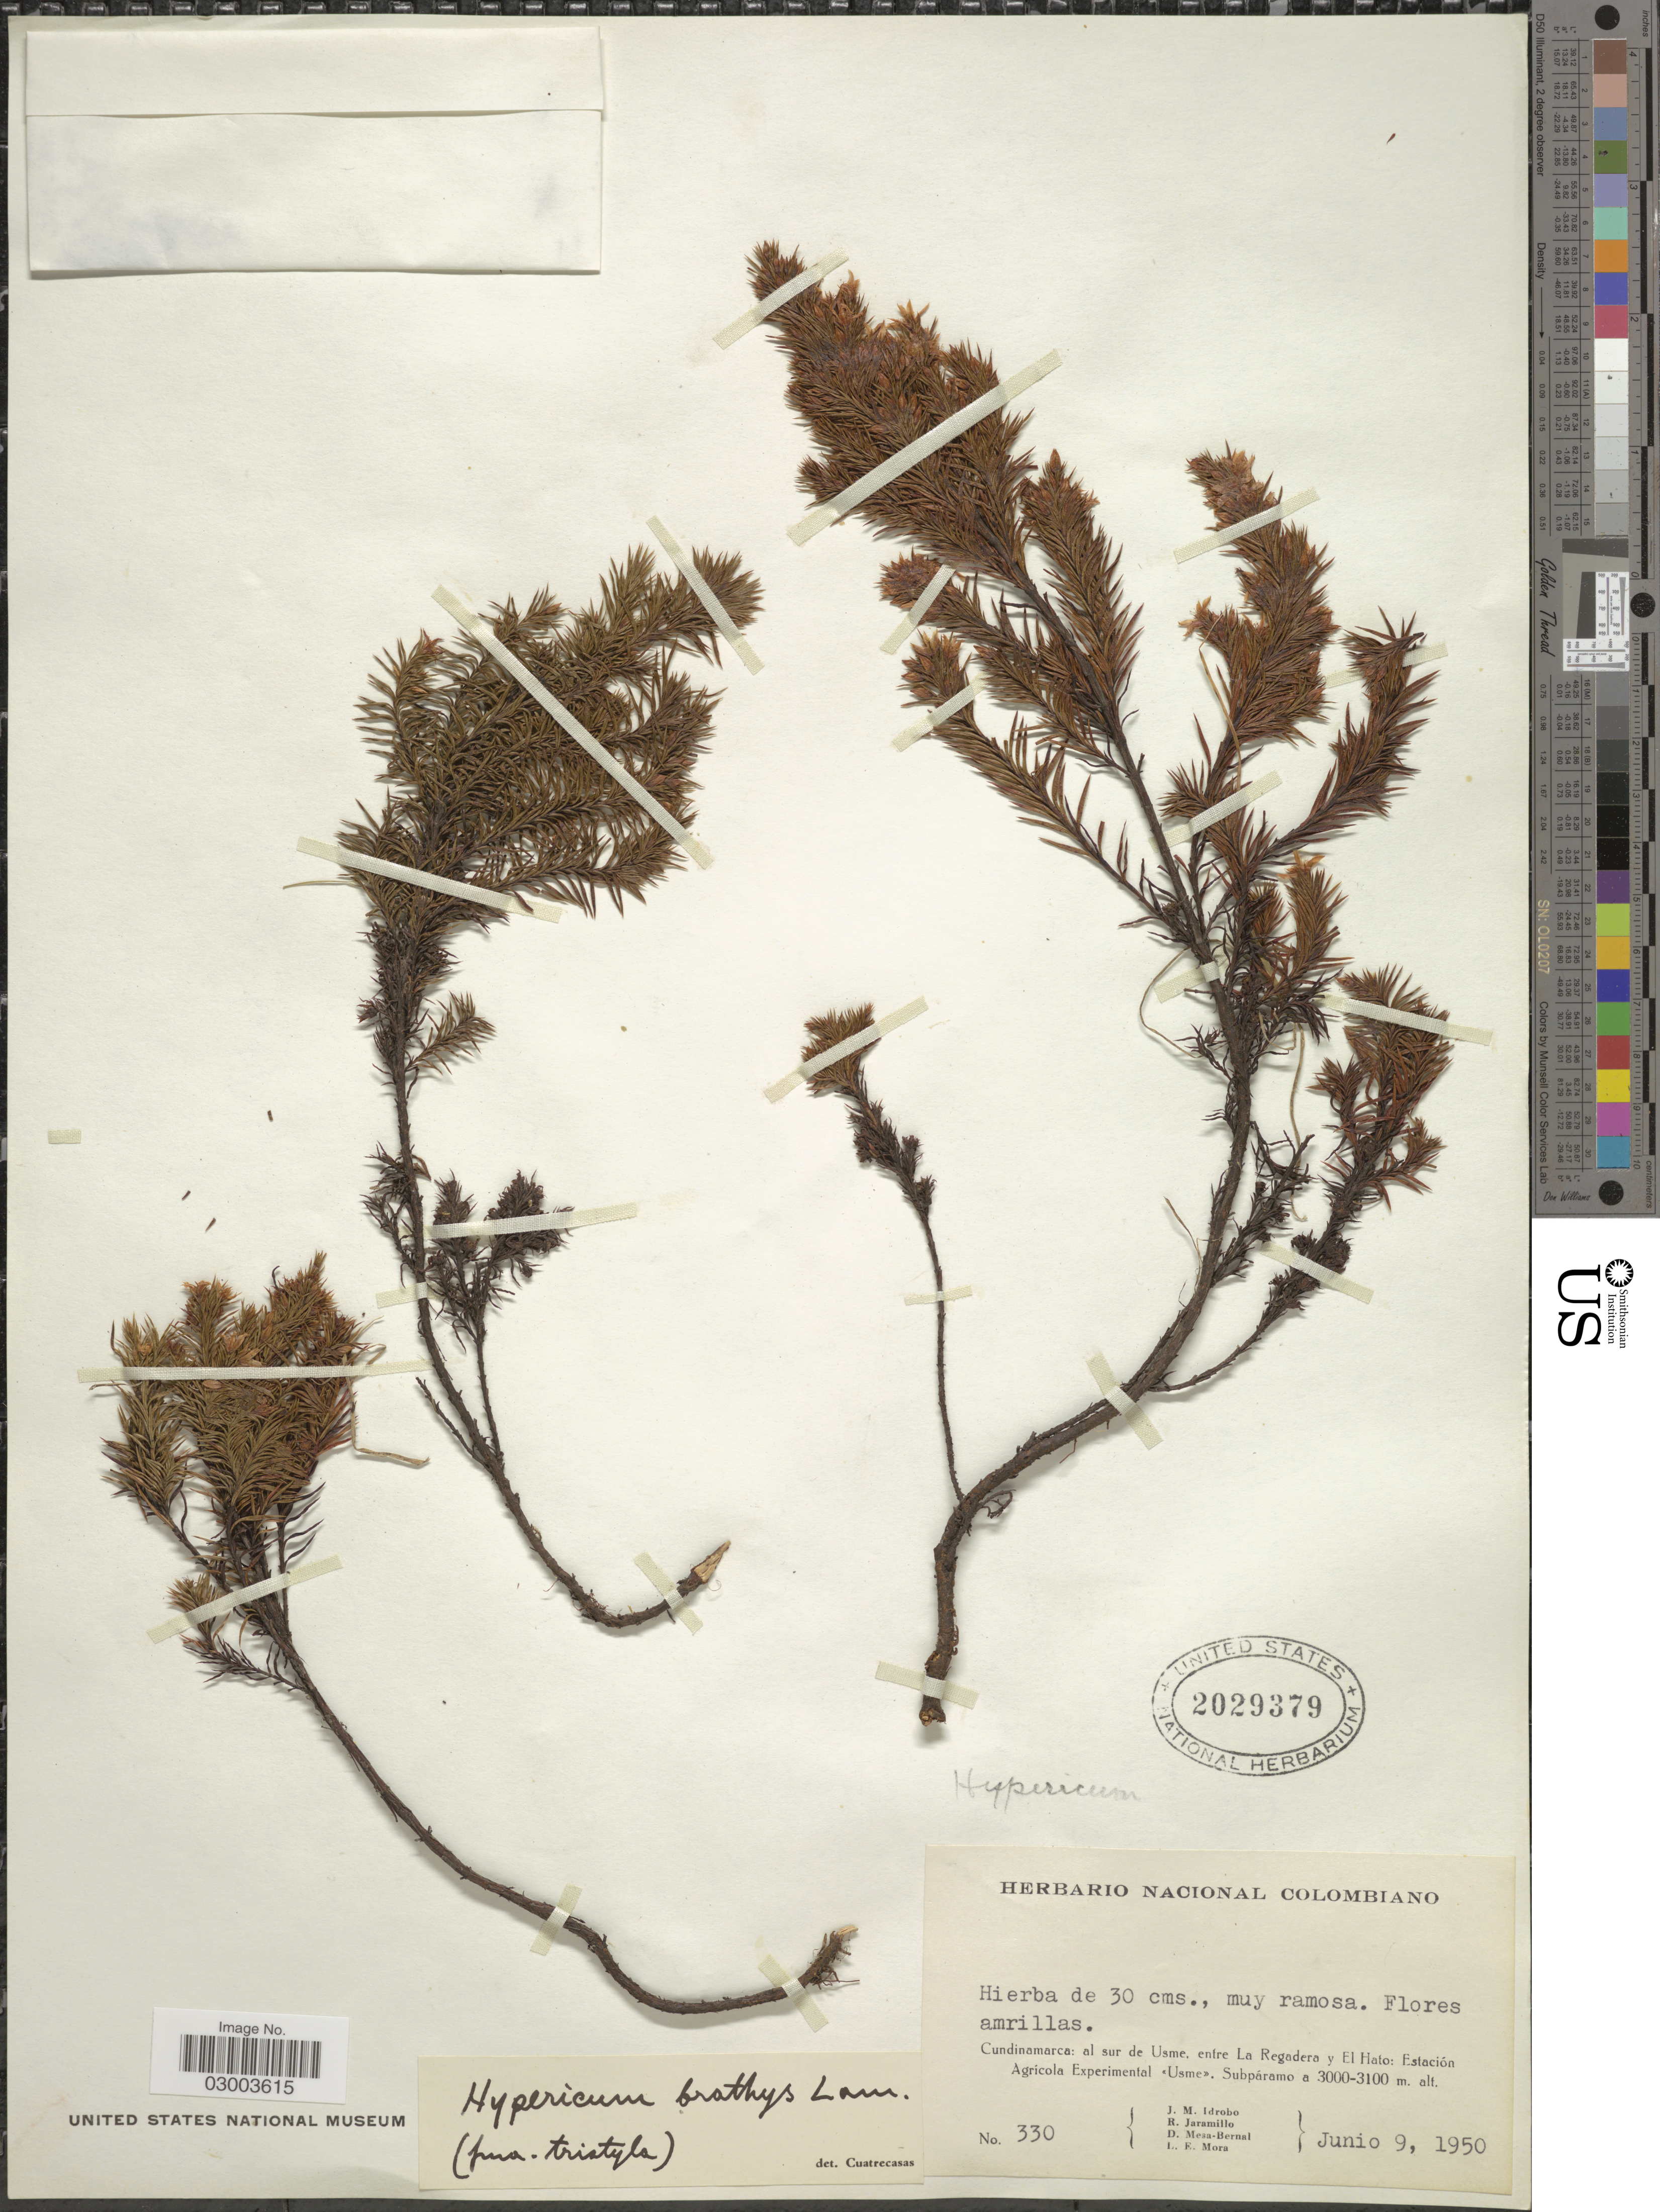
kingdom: Plantae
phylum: Tracheophyta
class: Magnoliopsida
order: Malpighiales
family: Hypericaceae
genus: Hypericum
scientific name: Hypericum juniperinum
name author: Kunth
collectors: J. M. Idrobo, R. Jaramillo, D. Mesa-Bernal & L. Mora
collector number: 330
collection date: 1950-06-09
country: Colombia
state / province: Cundinamarca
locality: Al sur de Usme, entre La Regadera y El Hato: Estación Agricola Experimental <<Usme>>.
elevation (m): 3000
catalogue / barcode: US 2029379